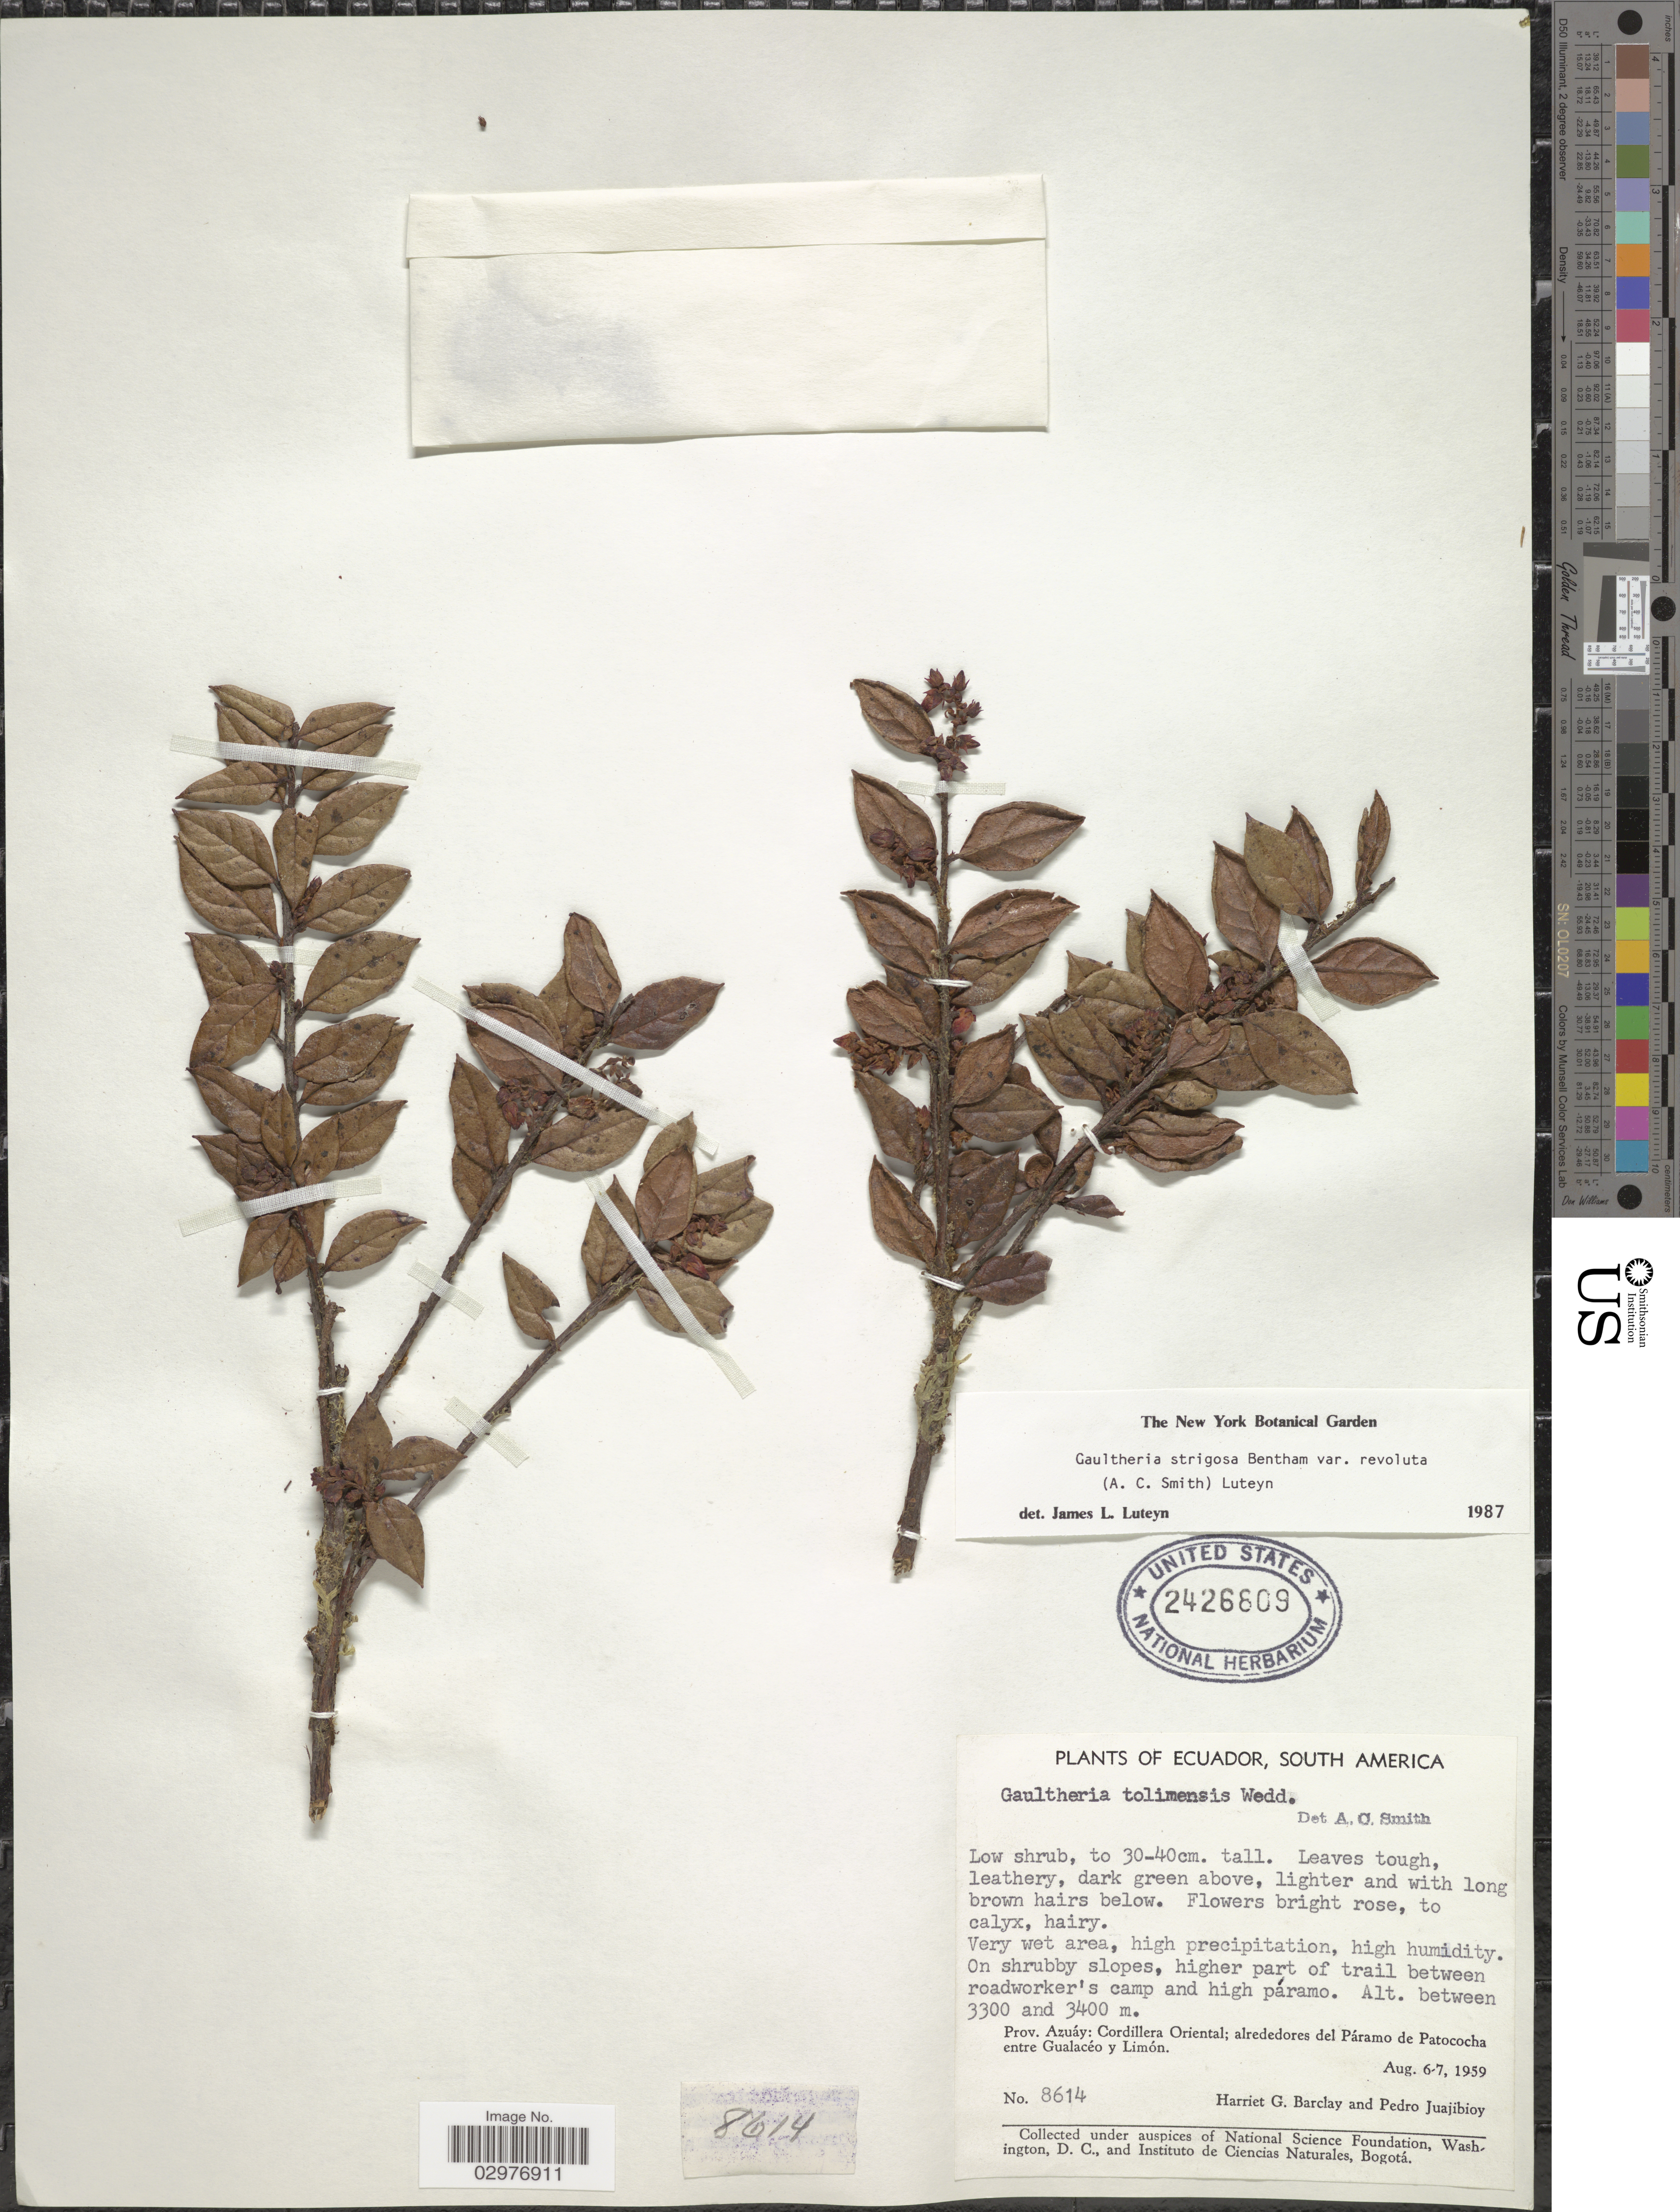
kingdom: Plantae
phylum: Tracheophyta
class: Magnoliopsida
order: Ericales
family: Ericaceae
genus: Gaultheria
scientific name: Gaultheria strigosa var. revoluta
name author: (A.C. Sm.) Luteyn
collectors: H. G. Barclay & P. Juajibioy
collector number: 8614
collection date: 1959-08-06/1959-08-07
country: Ecuador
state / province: Azuay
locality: Higher part of trail between roadworker's camp and high páramo. Prov. Azuáy: Cordillera Oriental; alrededores del Páramo de Patococha entre Gualacéo y Limón.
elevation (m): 3300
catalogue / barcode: US 2426809